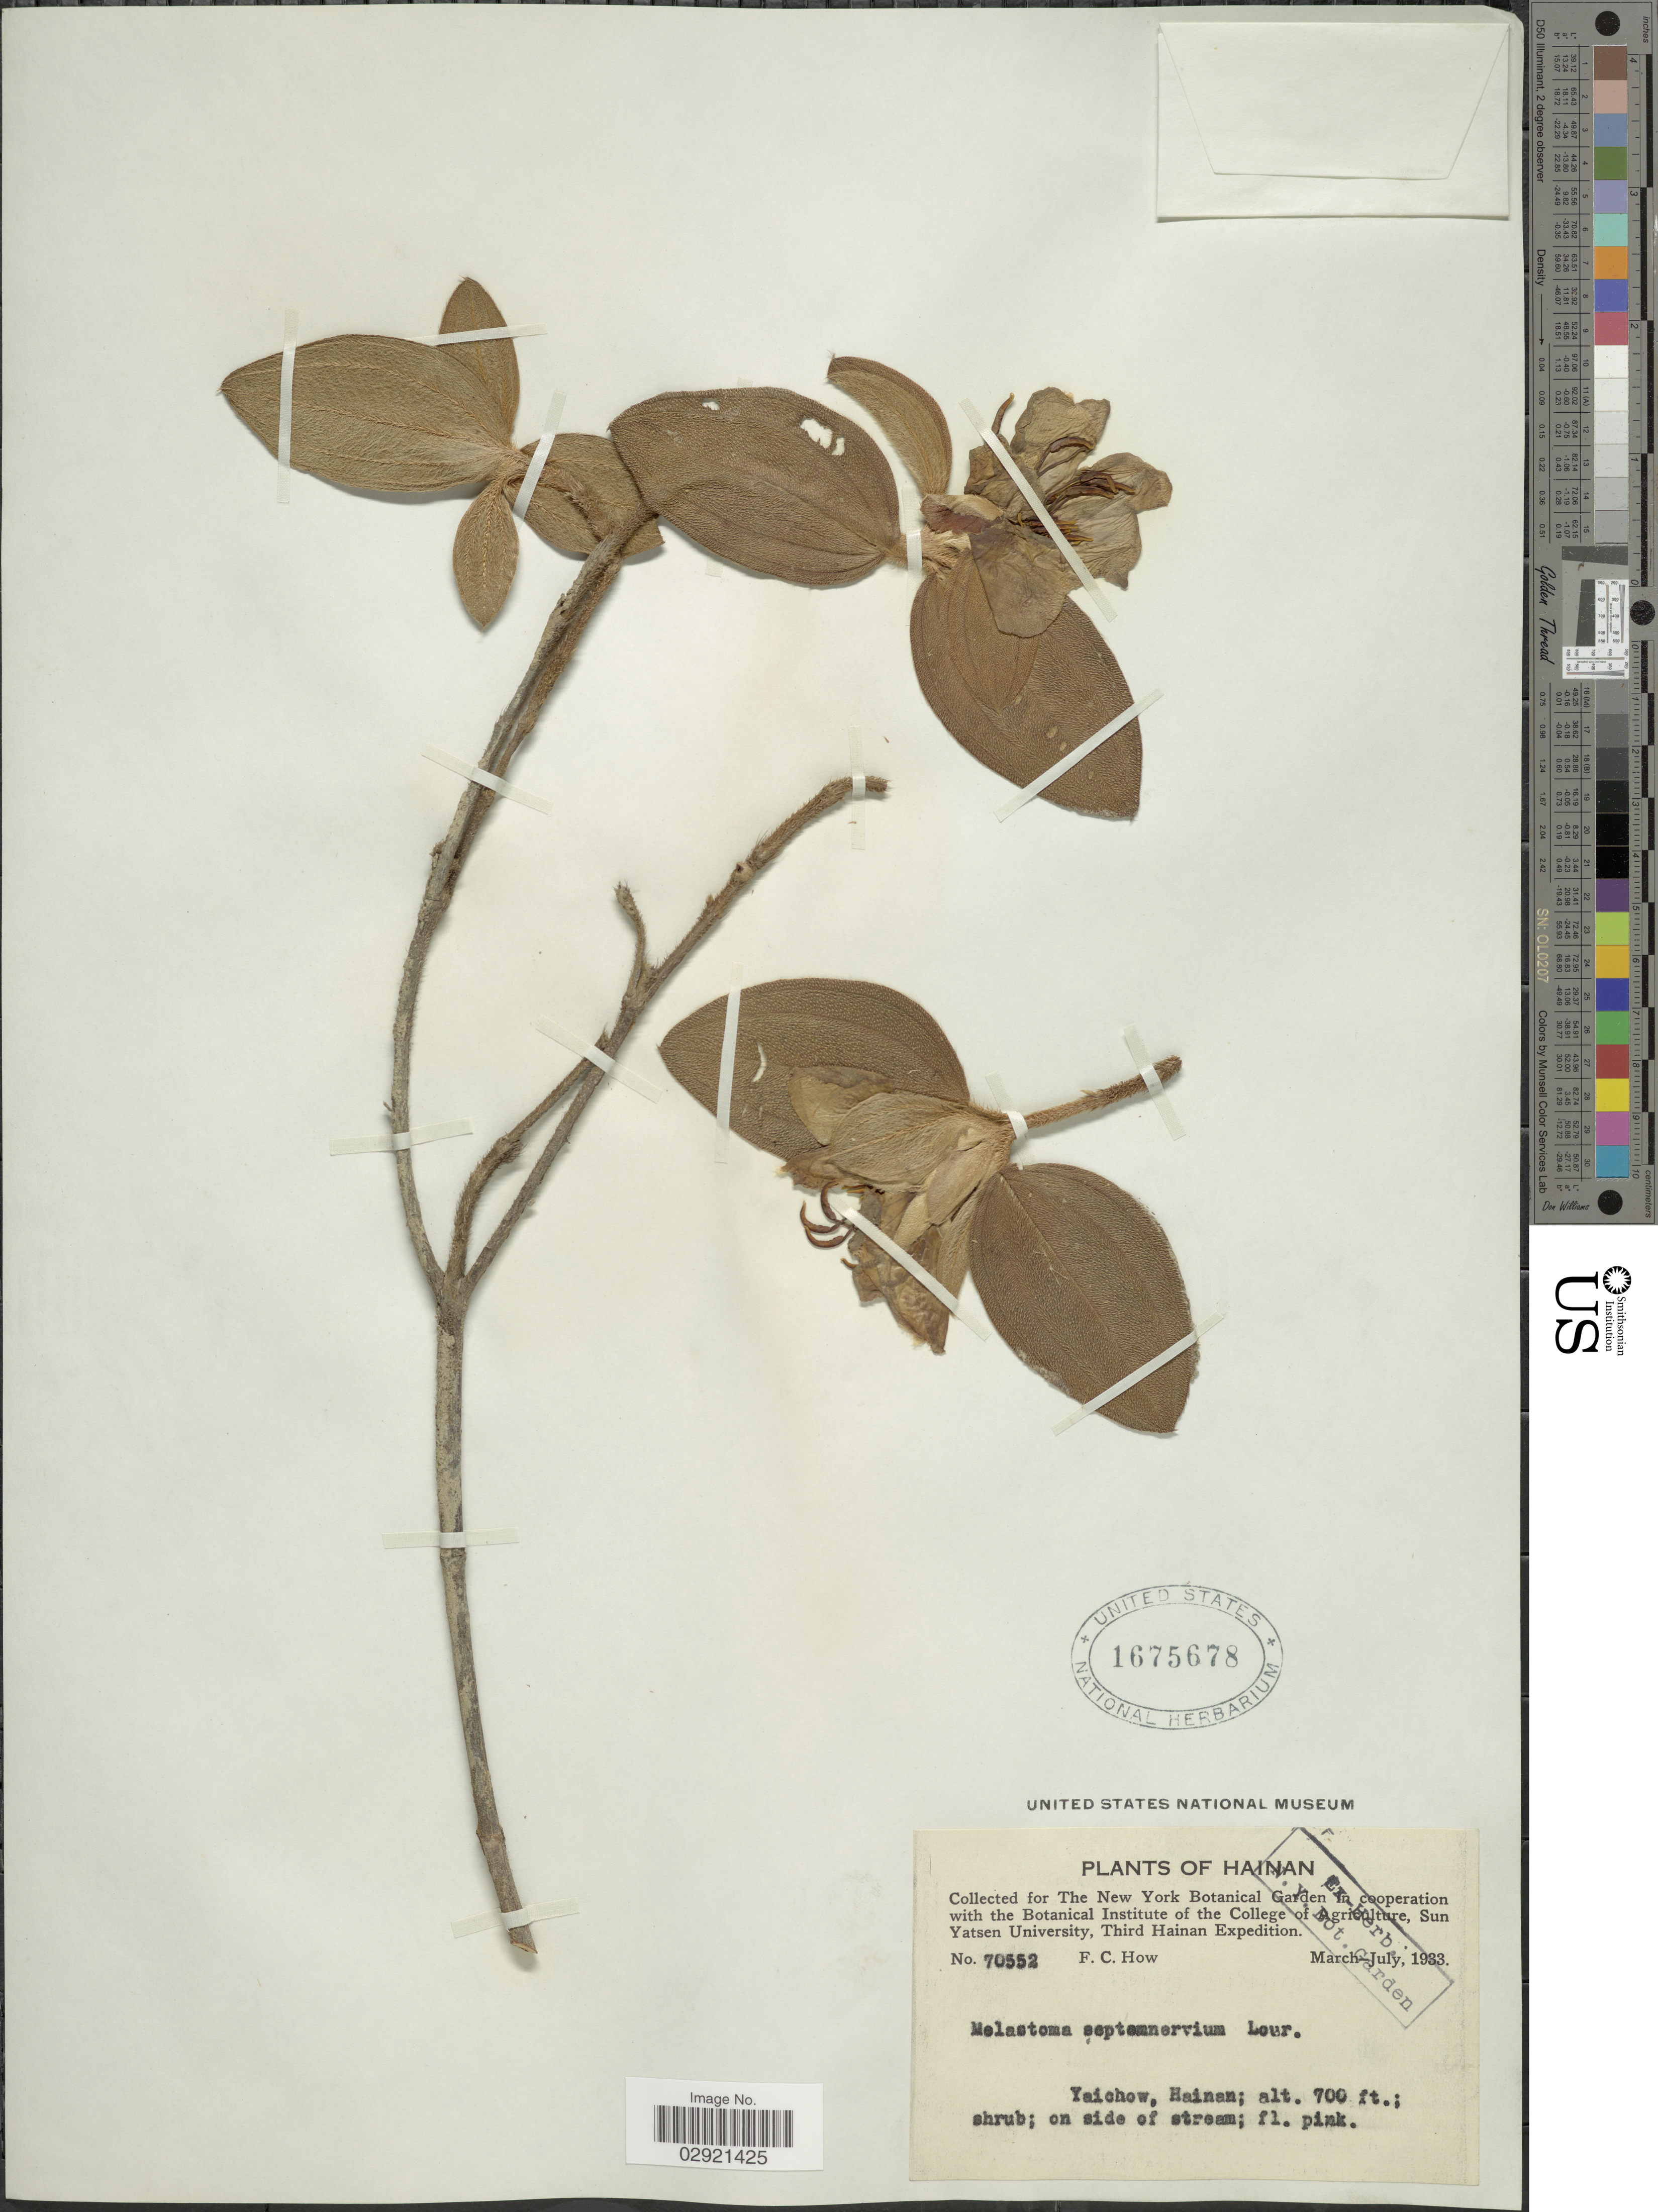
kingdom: Plantae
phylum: Tracheophyta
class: Magnoliopsida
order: Myrtales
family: Melastomataceae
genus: Melastoma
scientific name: Melastoma candidum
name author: D. Don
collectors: F. C. How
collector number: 70552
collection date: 1933-03/1933-07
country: China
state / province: Hainan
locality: Yaichow.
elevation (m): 213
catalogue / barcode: US 1675678